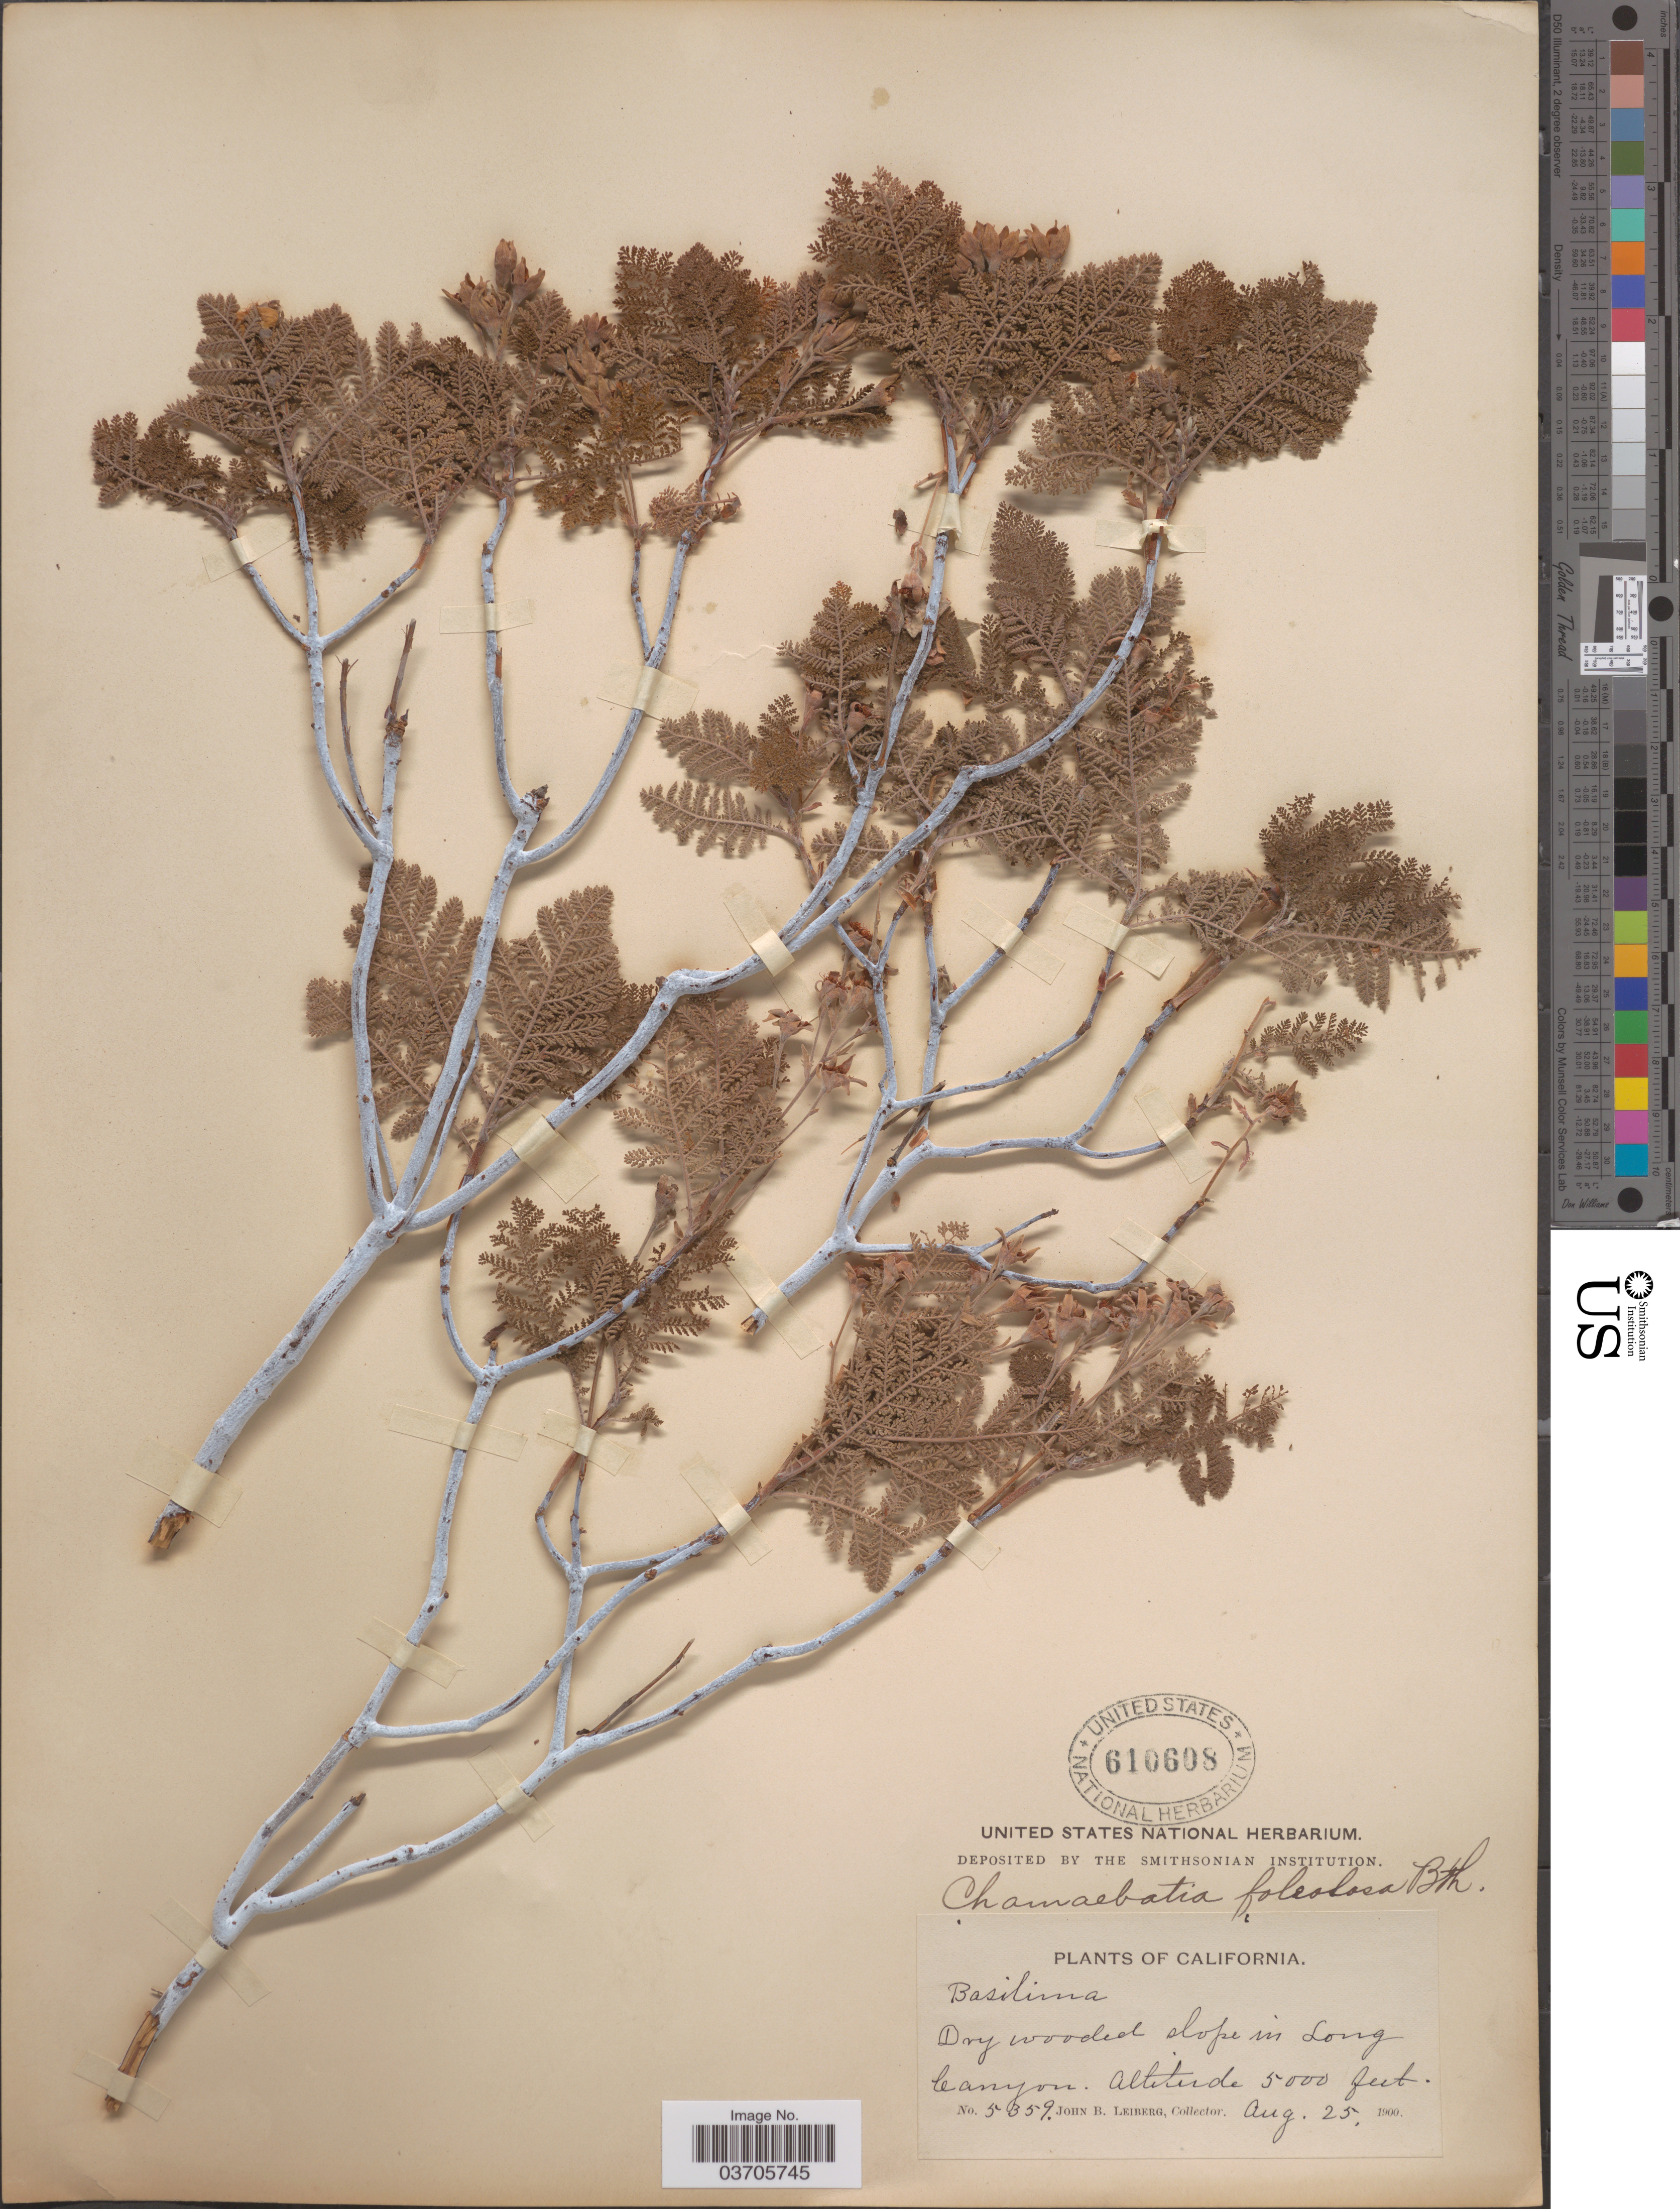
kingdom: Plantae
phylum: Tracheophyta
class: Magnoliopsida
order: Rosales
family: Rosaceae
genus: Chamaebatia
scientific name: Chamaebatia foliolosa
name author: Benth.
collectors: J. B. Leiberg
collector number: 5359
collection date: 1900-08-25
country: United States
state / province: California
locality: Dry wooded slope in Long Canyon.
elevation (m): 1524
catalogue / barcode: US 610608